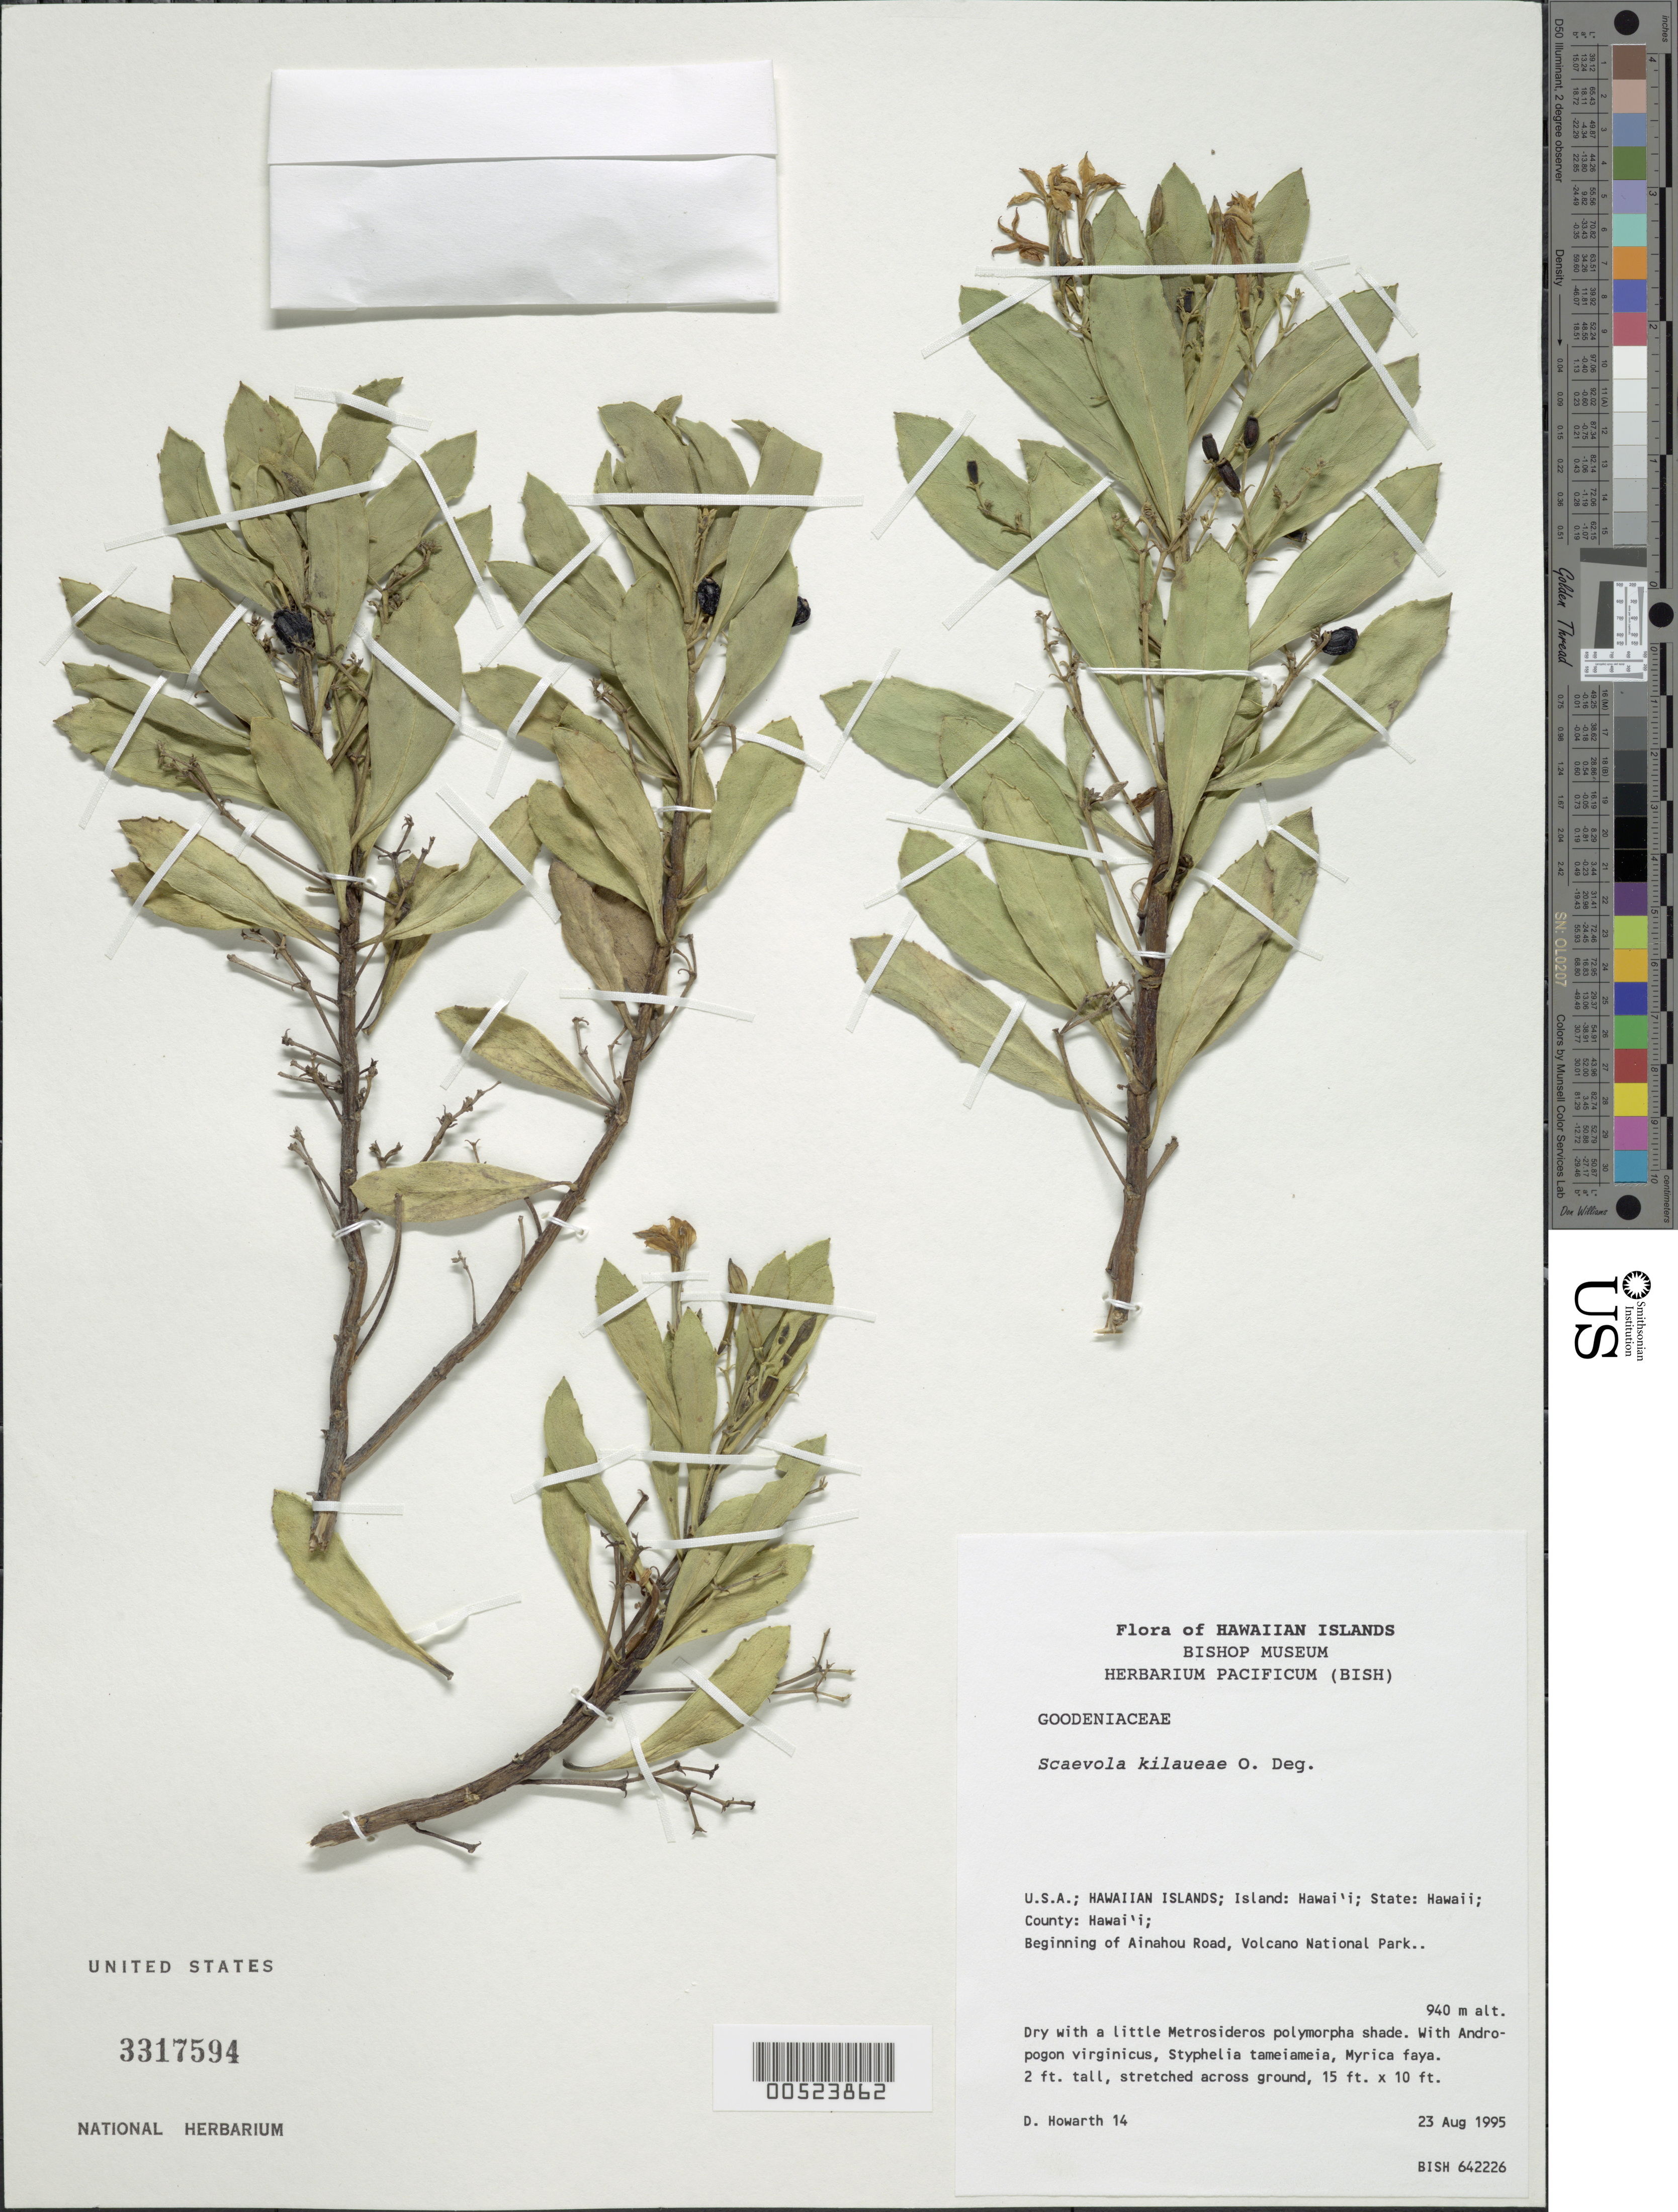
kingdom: Plantae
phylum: Tracheophyta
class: Magnoliopsida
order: Asterales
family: Goodeniaceae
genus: Scaevola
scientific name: Scaevola kilaueae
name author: O. Deg.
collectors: D. Howarth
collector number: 14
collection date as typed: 23 Aug 1995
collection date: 1995-08-23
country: United States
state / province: Hawaii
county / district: Hawaii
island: Hawaii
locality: Hawaii county, beginning of Ainahou Rd, Volcano National Park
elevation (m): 940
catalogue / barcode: US 3317594